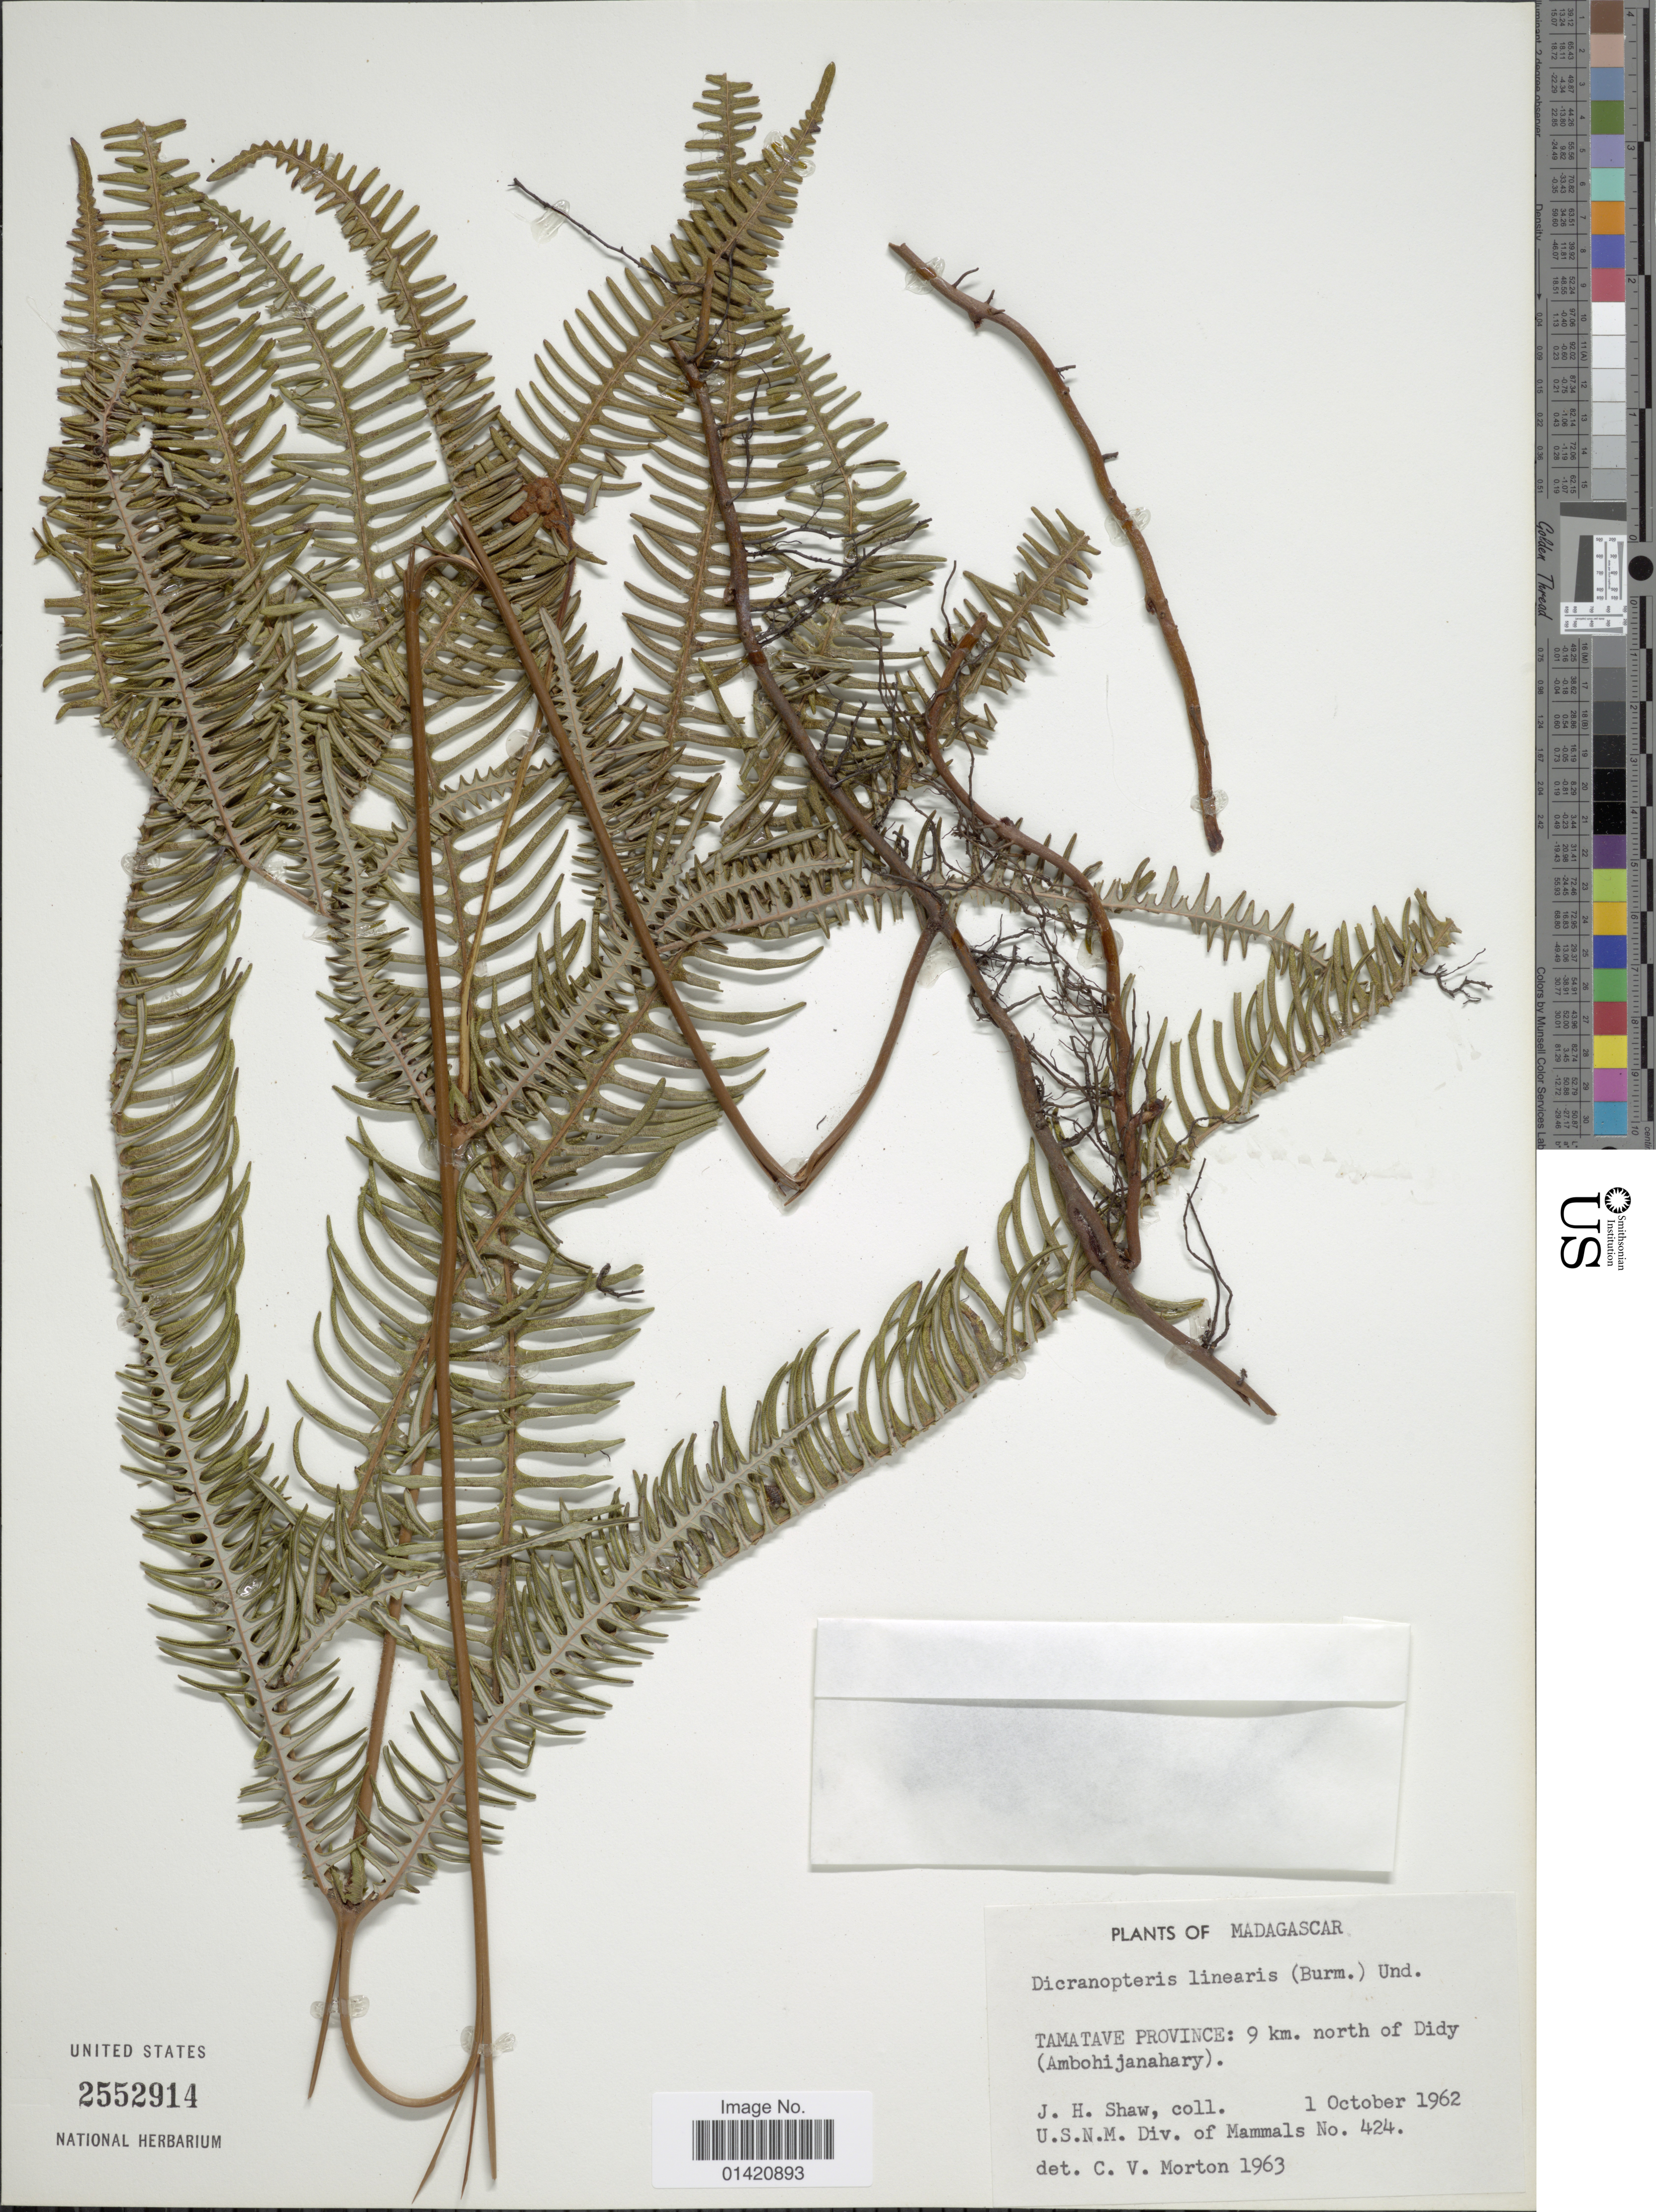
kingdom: Plantae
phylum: Tracheophyta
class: Polypodiopsida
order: Gleicheniales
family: Gleicheniaceae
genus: Dicranopteris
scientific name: Dicranopteris linearis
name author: (Burm. f.) Underw.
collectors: J. H. Shaw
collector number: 424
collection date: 1962-10-01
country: Madagascar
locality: Tamatave Province: 9 km. north of Didy (Ambohijanahary)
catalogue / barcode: US 2552914